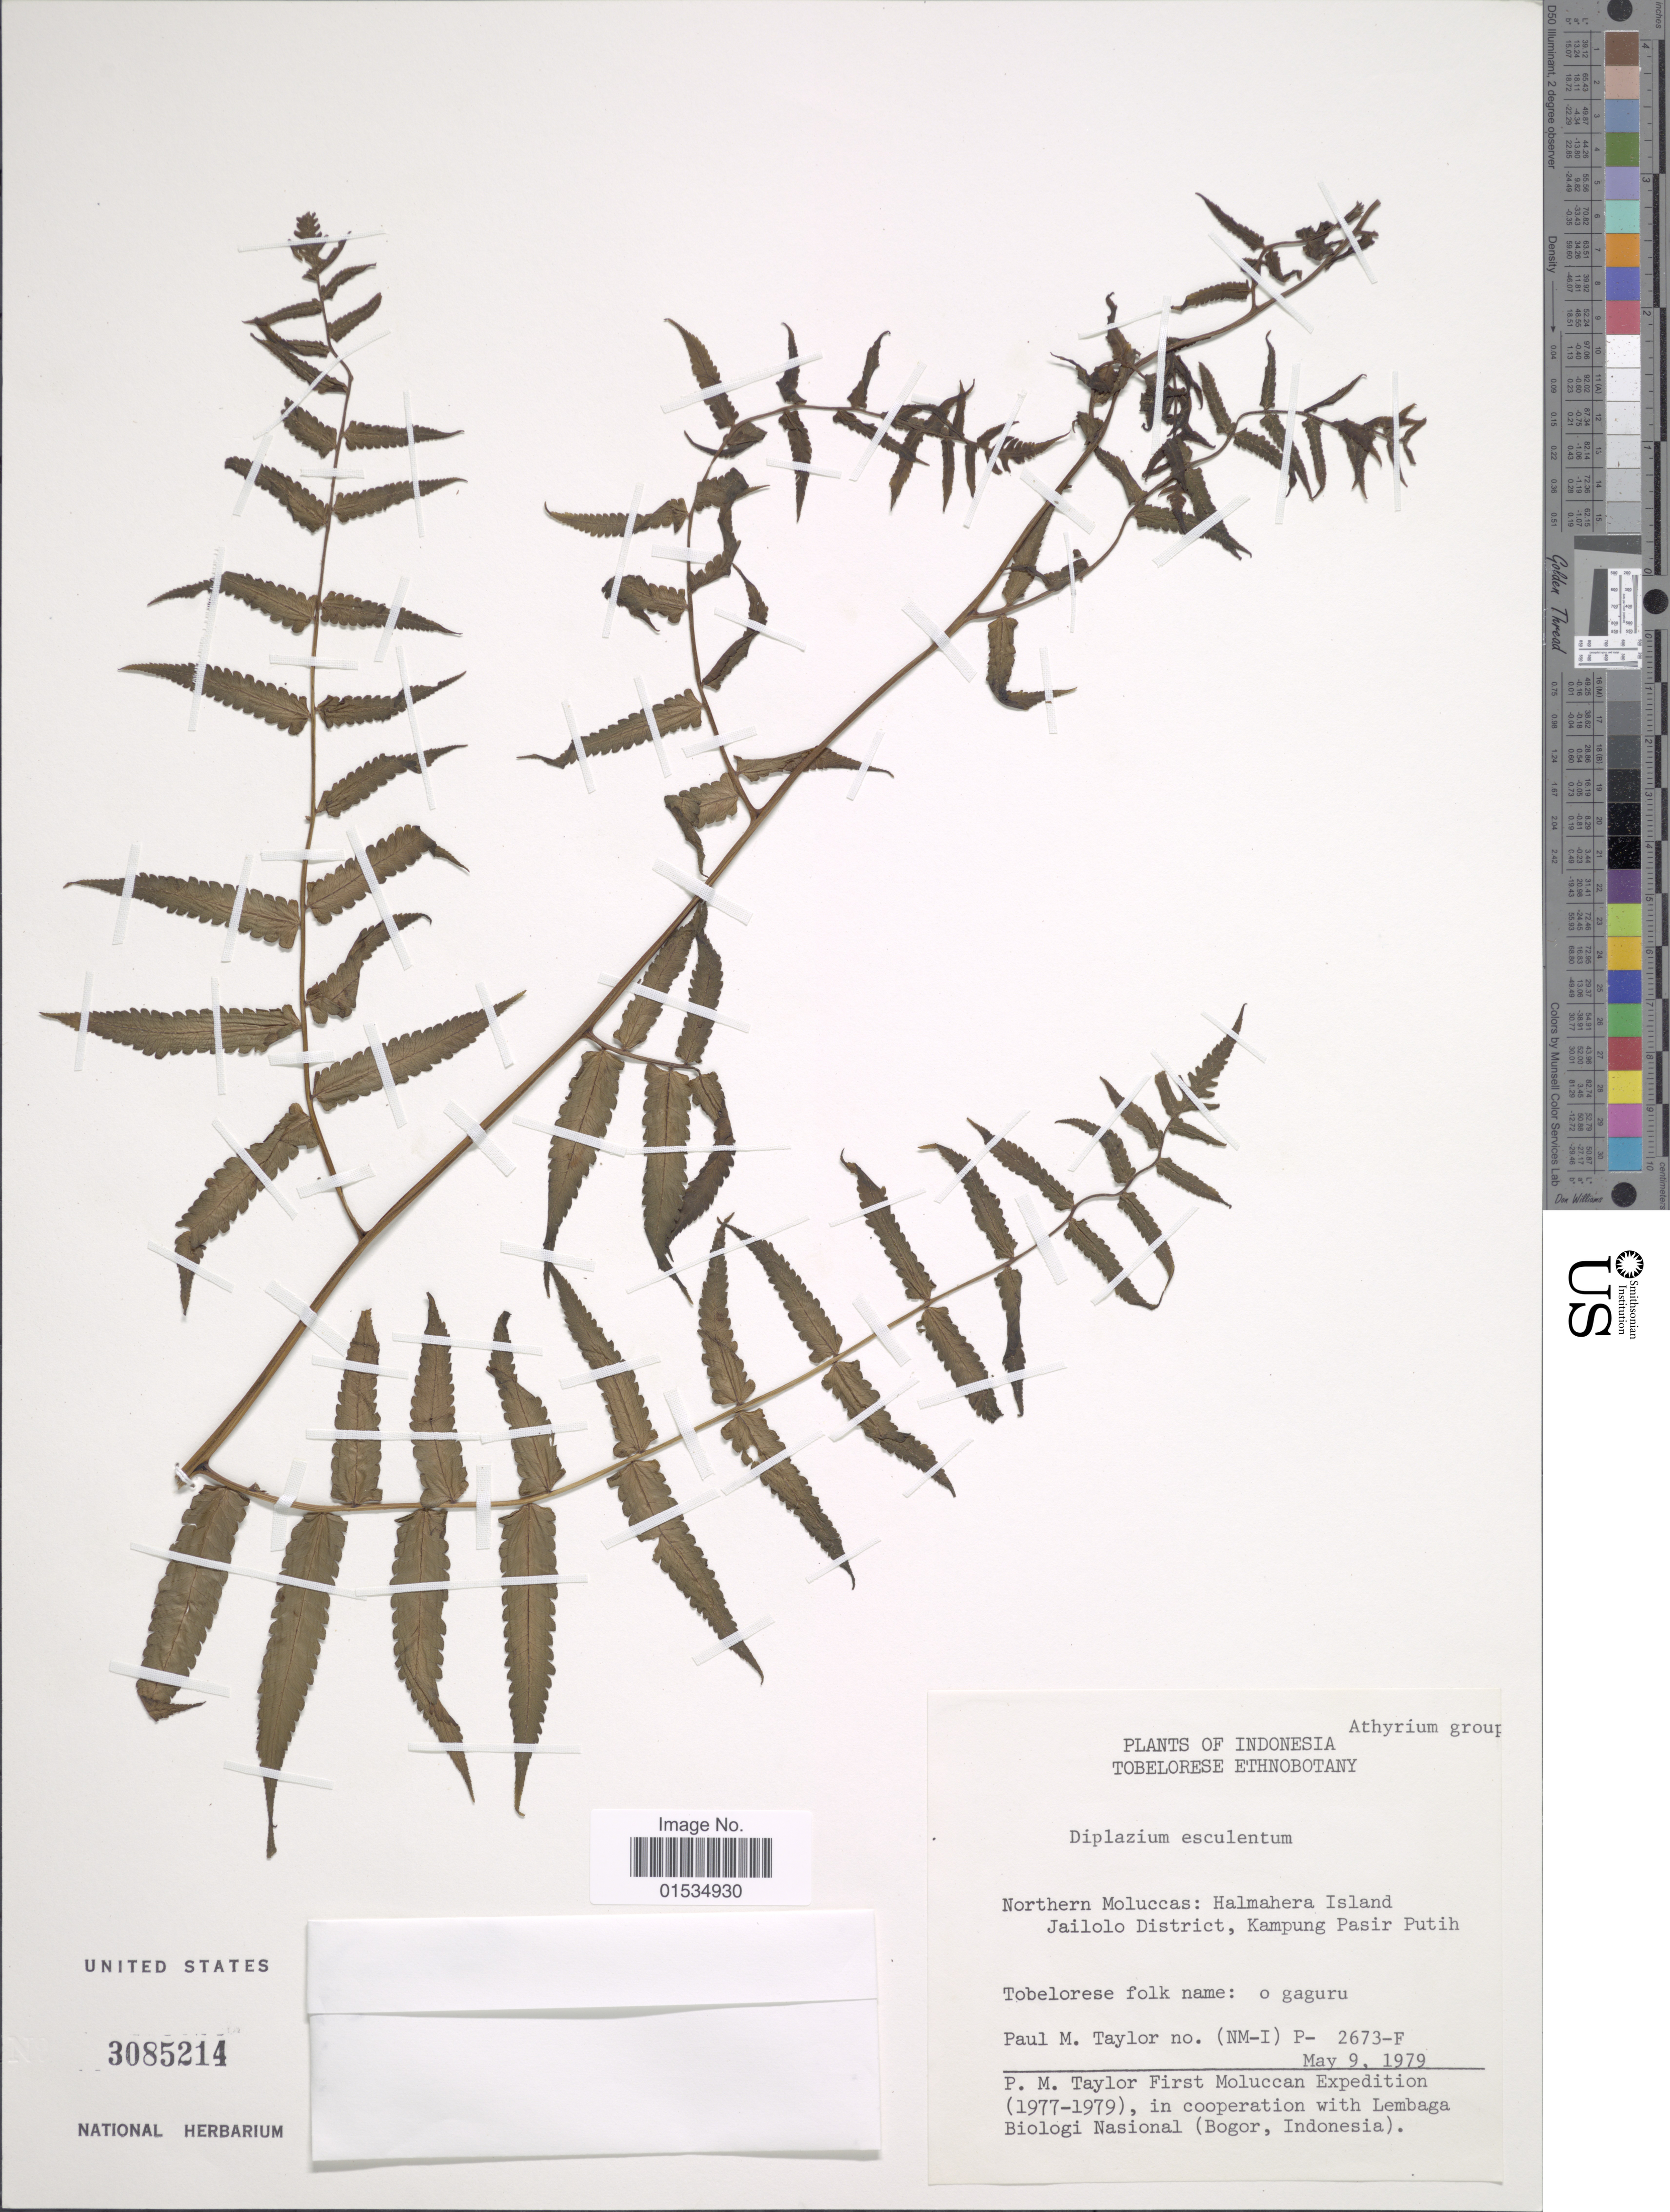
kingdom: Plantae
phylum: Tracheophyta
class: Polypodiopsida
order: Polypodiales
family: Athyriaceae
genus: Diplazium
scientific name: Diplazium esculentum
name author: (Retz.) Sw.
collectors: P. M. Taylor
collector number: (NM-I) P- 2673-F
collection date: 1979-05-09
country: Indonesia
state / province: Maluku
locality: Tibelorese, Ethnobotany, Northern Moluccas: Halmahera Island, Jailolo District, Kampung Pasir Putih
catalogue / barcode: US 3085214